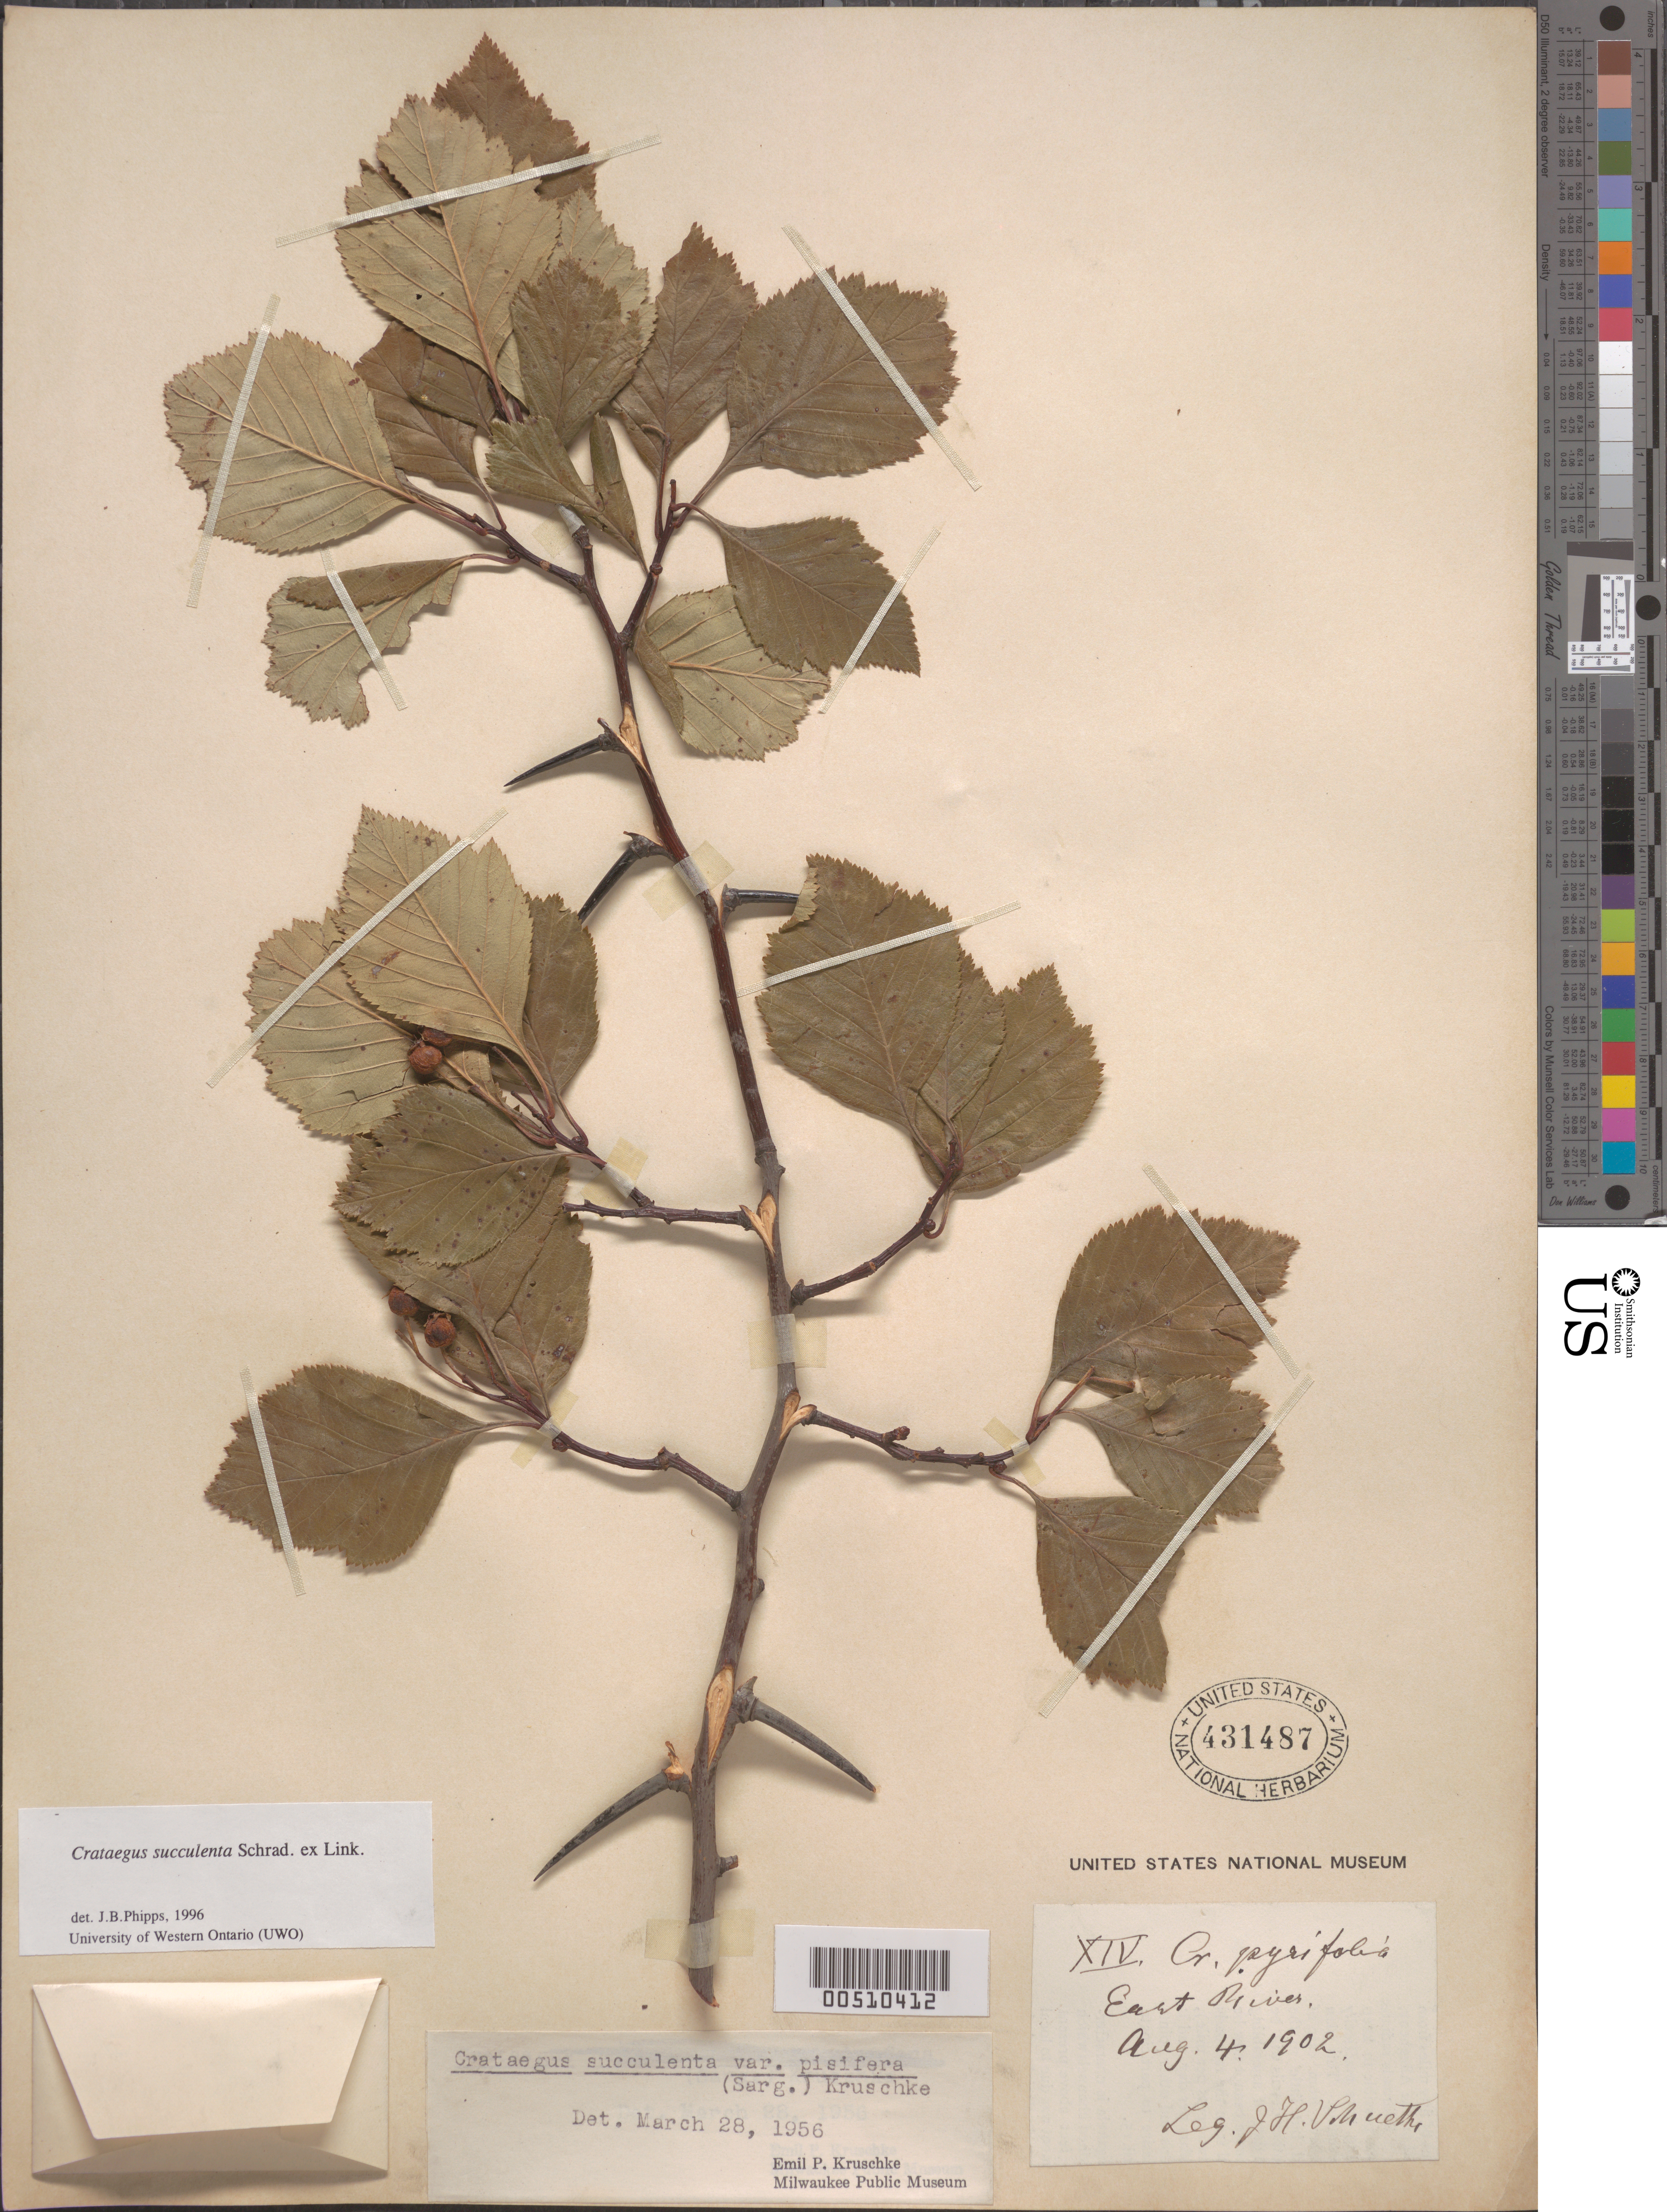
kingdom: Plantae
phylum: Tracheophyta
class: Magnoliopsida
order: Rosales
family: Rosaceae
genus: Crataegus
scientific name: Crataegus succulenta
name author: Schrad. ex Link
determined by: Phipps, James B., (UWO), University of Western Ontario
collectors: J. H. Schuette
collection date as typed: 04 Aug 1902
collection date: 1902-08-04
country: United States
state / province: Wisconsin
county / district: Brown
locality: East River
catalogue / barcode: US 431487